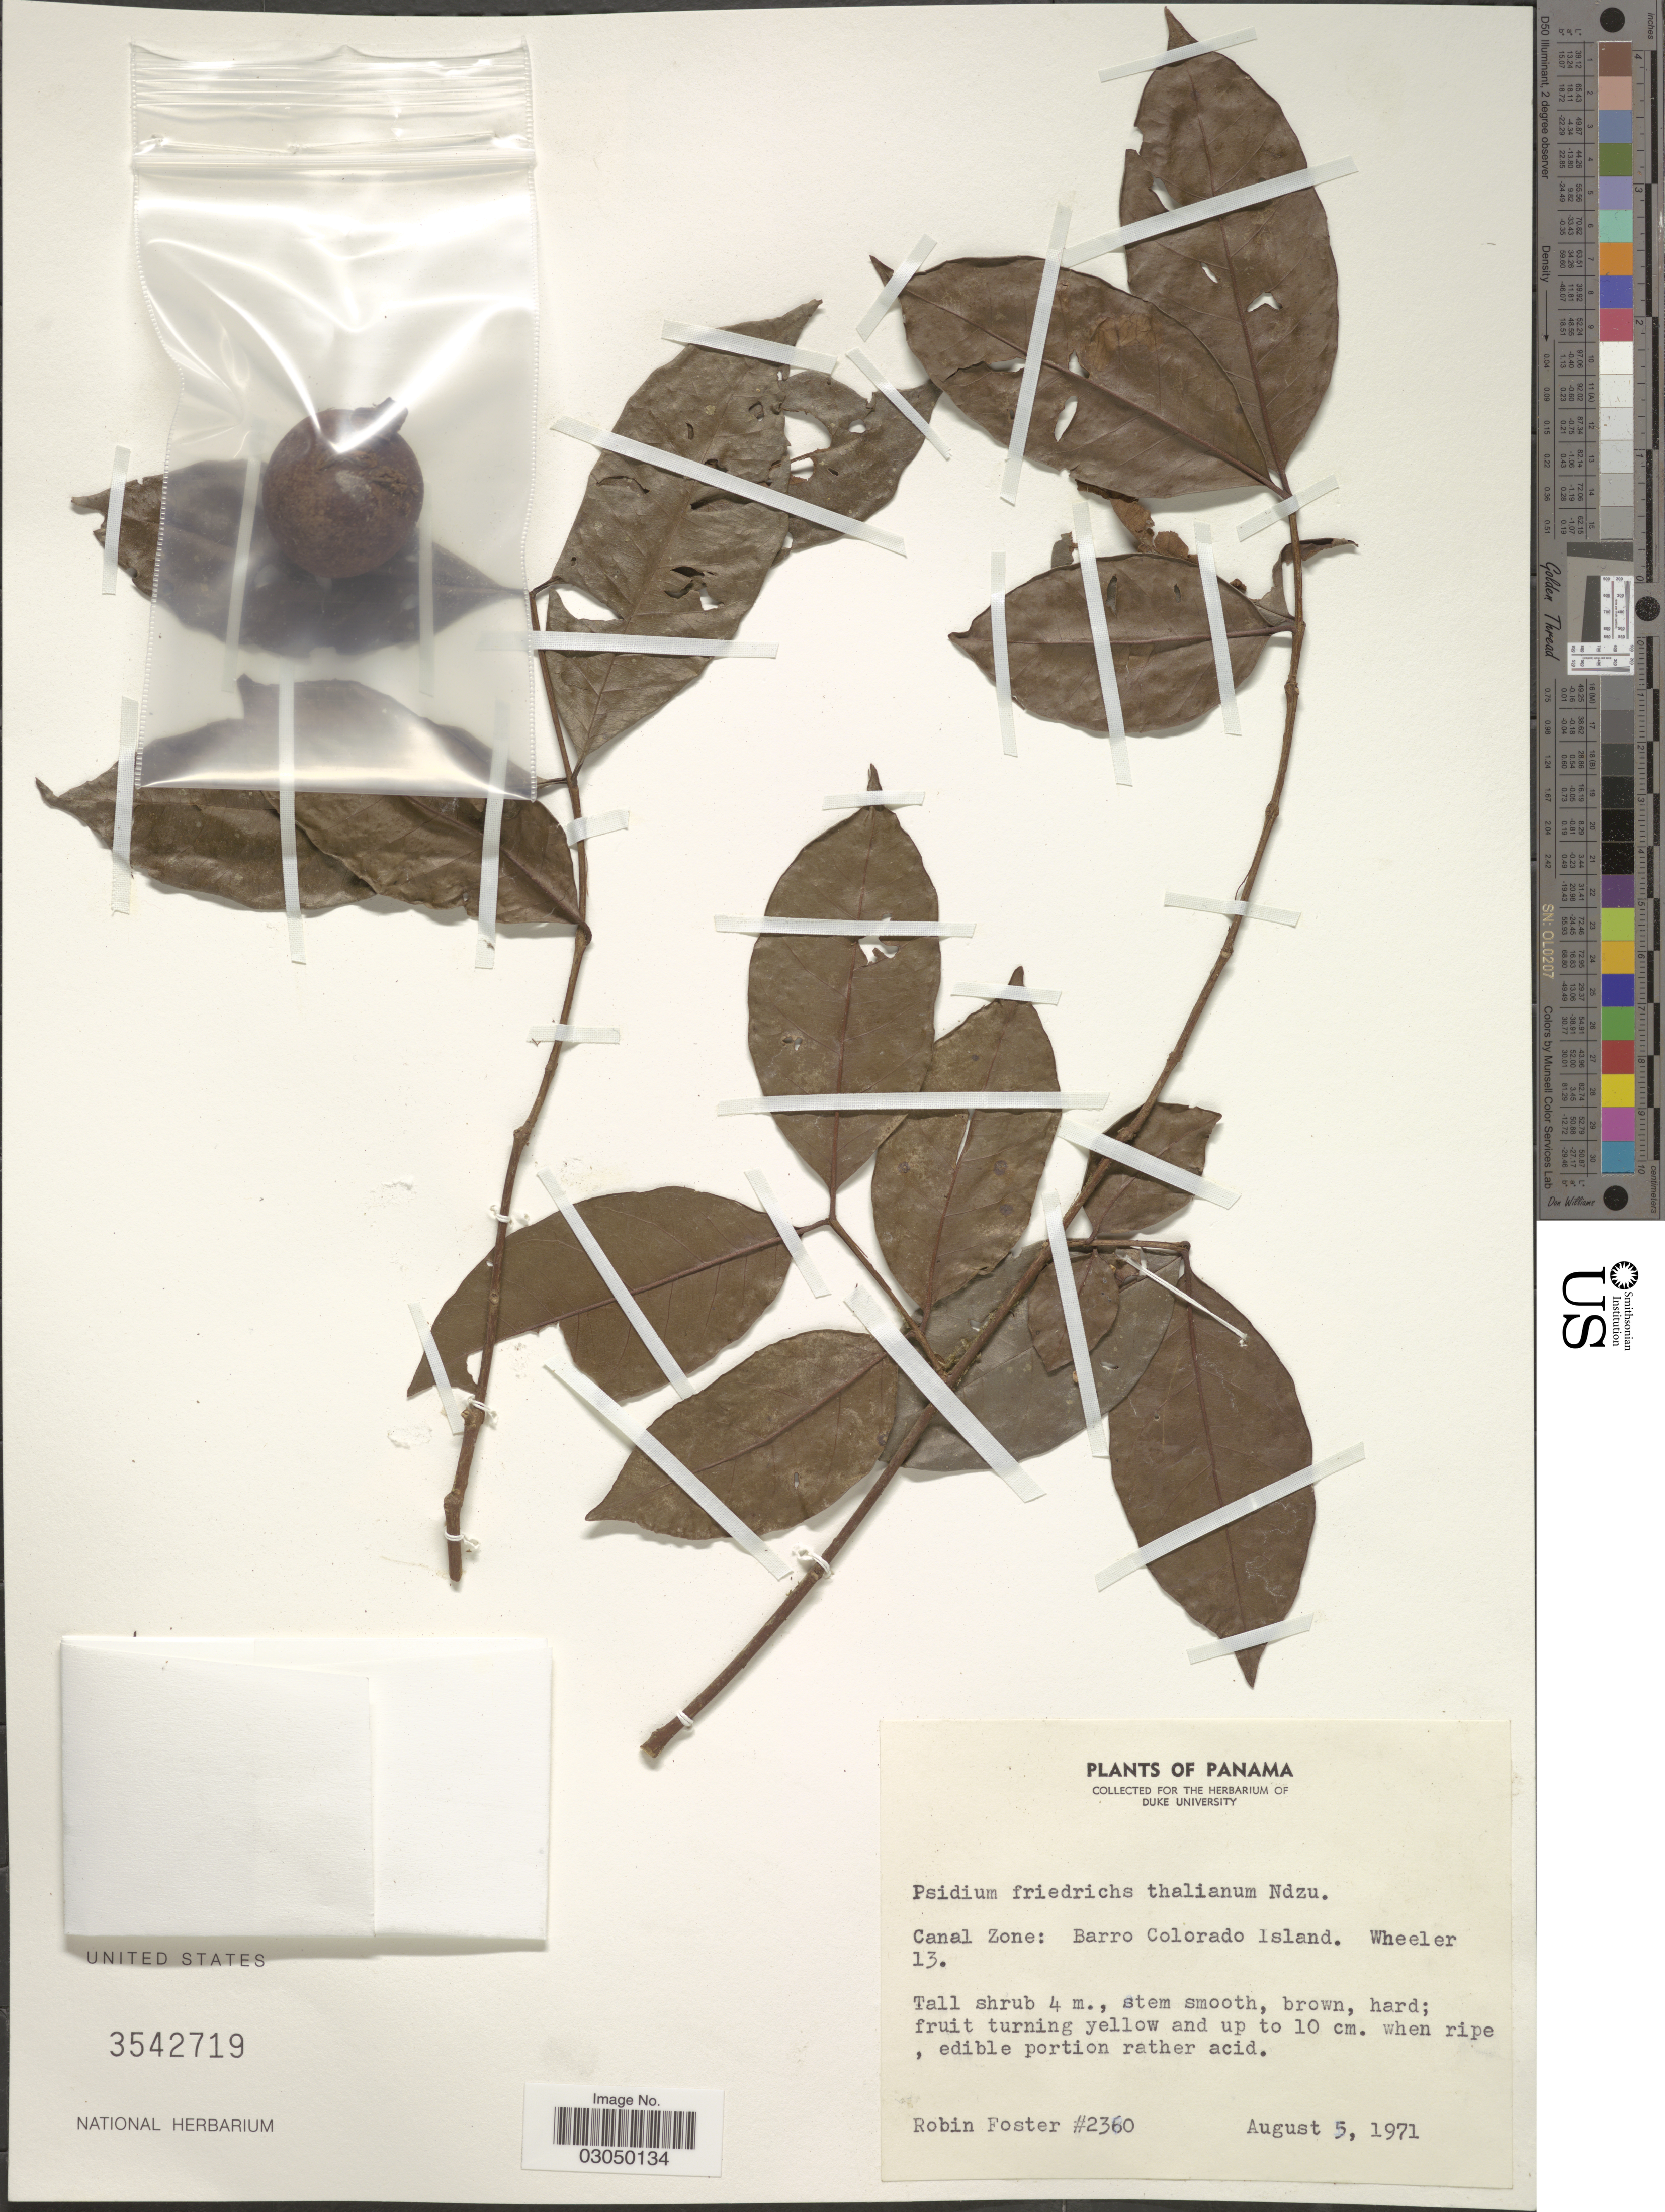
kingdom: Plantae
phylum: Tracheophyta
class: Magnoliopsida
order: Myrtales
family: Myrtaceae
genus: Psidium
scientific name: Psidium friedrichsthalianum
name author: (O. Berg) Nied.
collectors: R. B. Foster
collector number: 2360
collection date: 1971-08-05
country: Panama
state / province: Panamá Oeste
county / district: Canal Zone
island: Barro Colorado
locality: Canal Zone: Barro Colorado Island. Wheeler 13.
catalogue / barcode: US 3542719